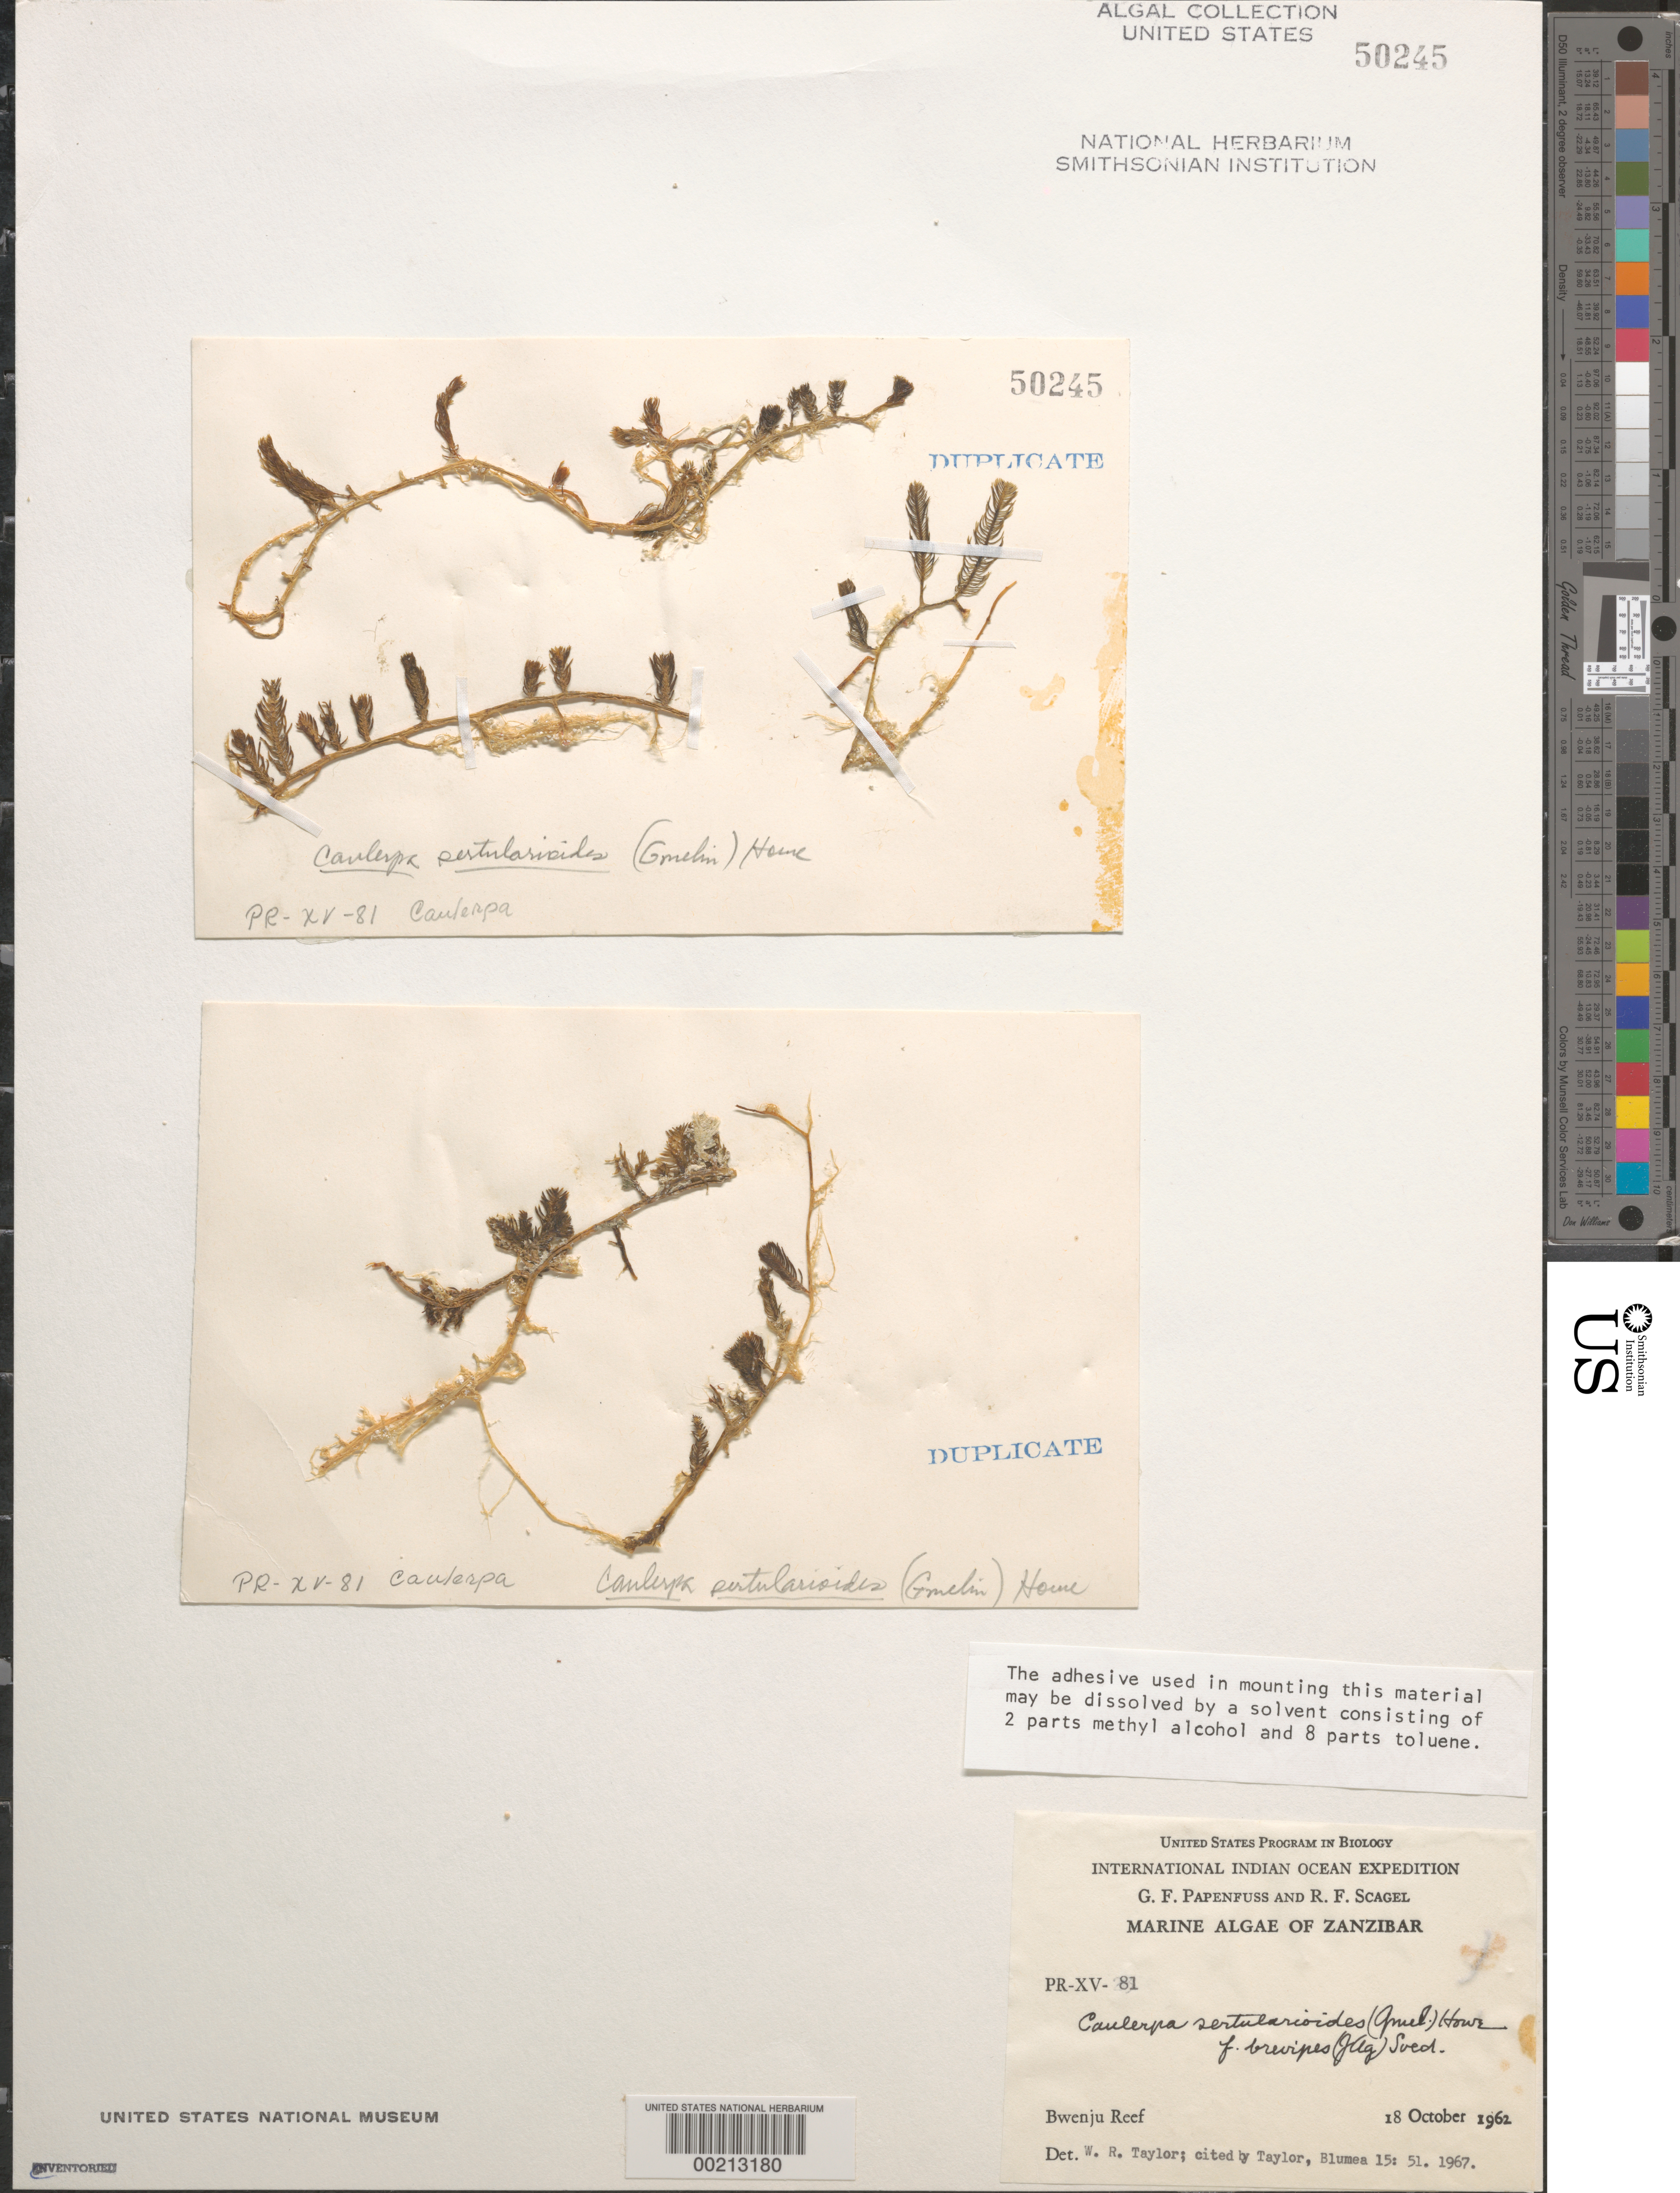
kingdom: Plantae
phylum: Chlorophyta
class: Ulvophyceae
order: Bryopsidales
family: Caulerpaceae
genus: Caulerpa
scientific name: Caulerpa sertularioides f. brevipes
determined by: Taylor, William R.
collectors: G. Papenfuss & R. F. Scagel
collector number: PR-XV-81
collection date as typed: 18 Oct 1962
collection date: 1962-10-18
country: Tanzania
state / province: Zanzibar Central/South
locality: Bwenju Reef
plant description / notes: International Indian Ocean Expedition, 1962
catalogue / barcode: US 50245